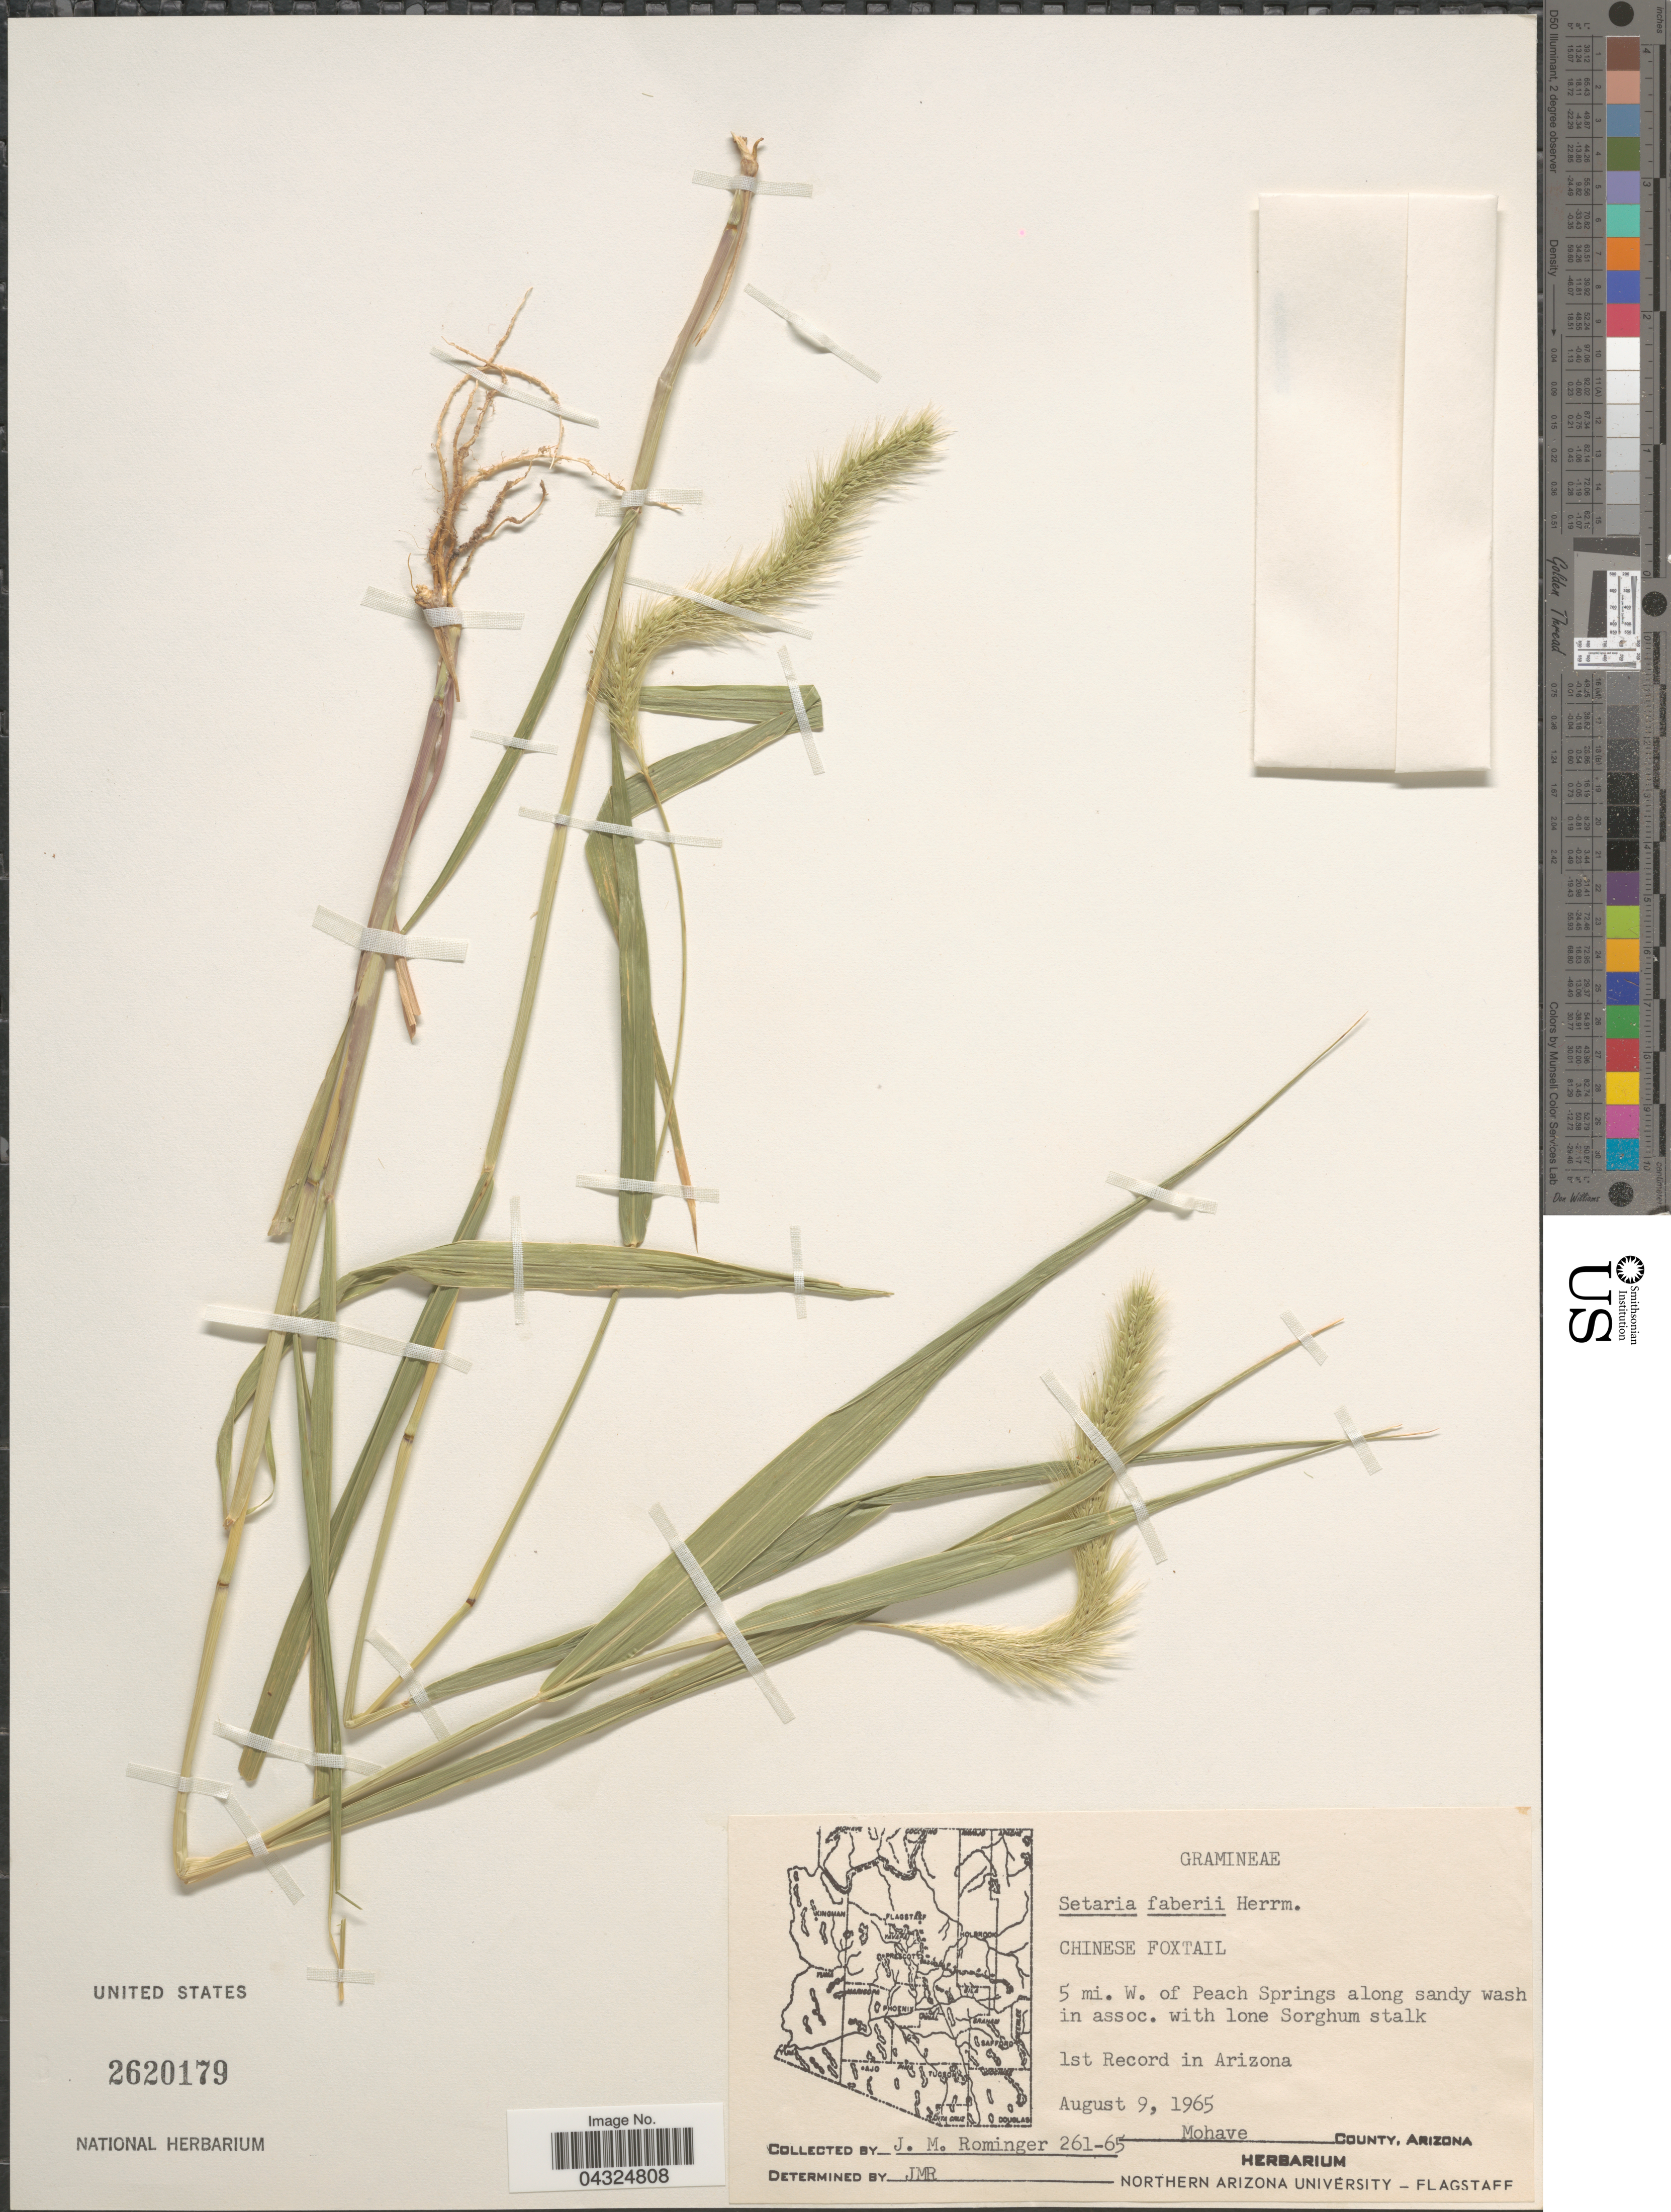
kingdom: Plantae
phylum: Tracheophyta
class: Liliopsida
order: Poales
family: Poaceae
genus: Setaria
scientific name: Setaria faberi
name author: R.A.W. Herrm.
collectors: J. Rominger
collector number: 261-65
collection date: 1965-08-09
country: United States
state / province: Arizona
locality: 5 mi. W. of Peach Springs along sandy wash in assoc. with lone Sorghum stalk. 1st Record in Arizona. Mohave County.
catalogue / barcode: US 2620179